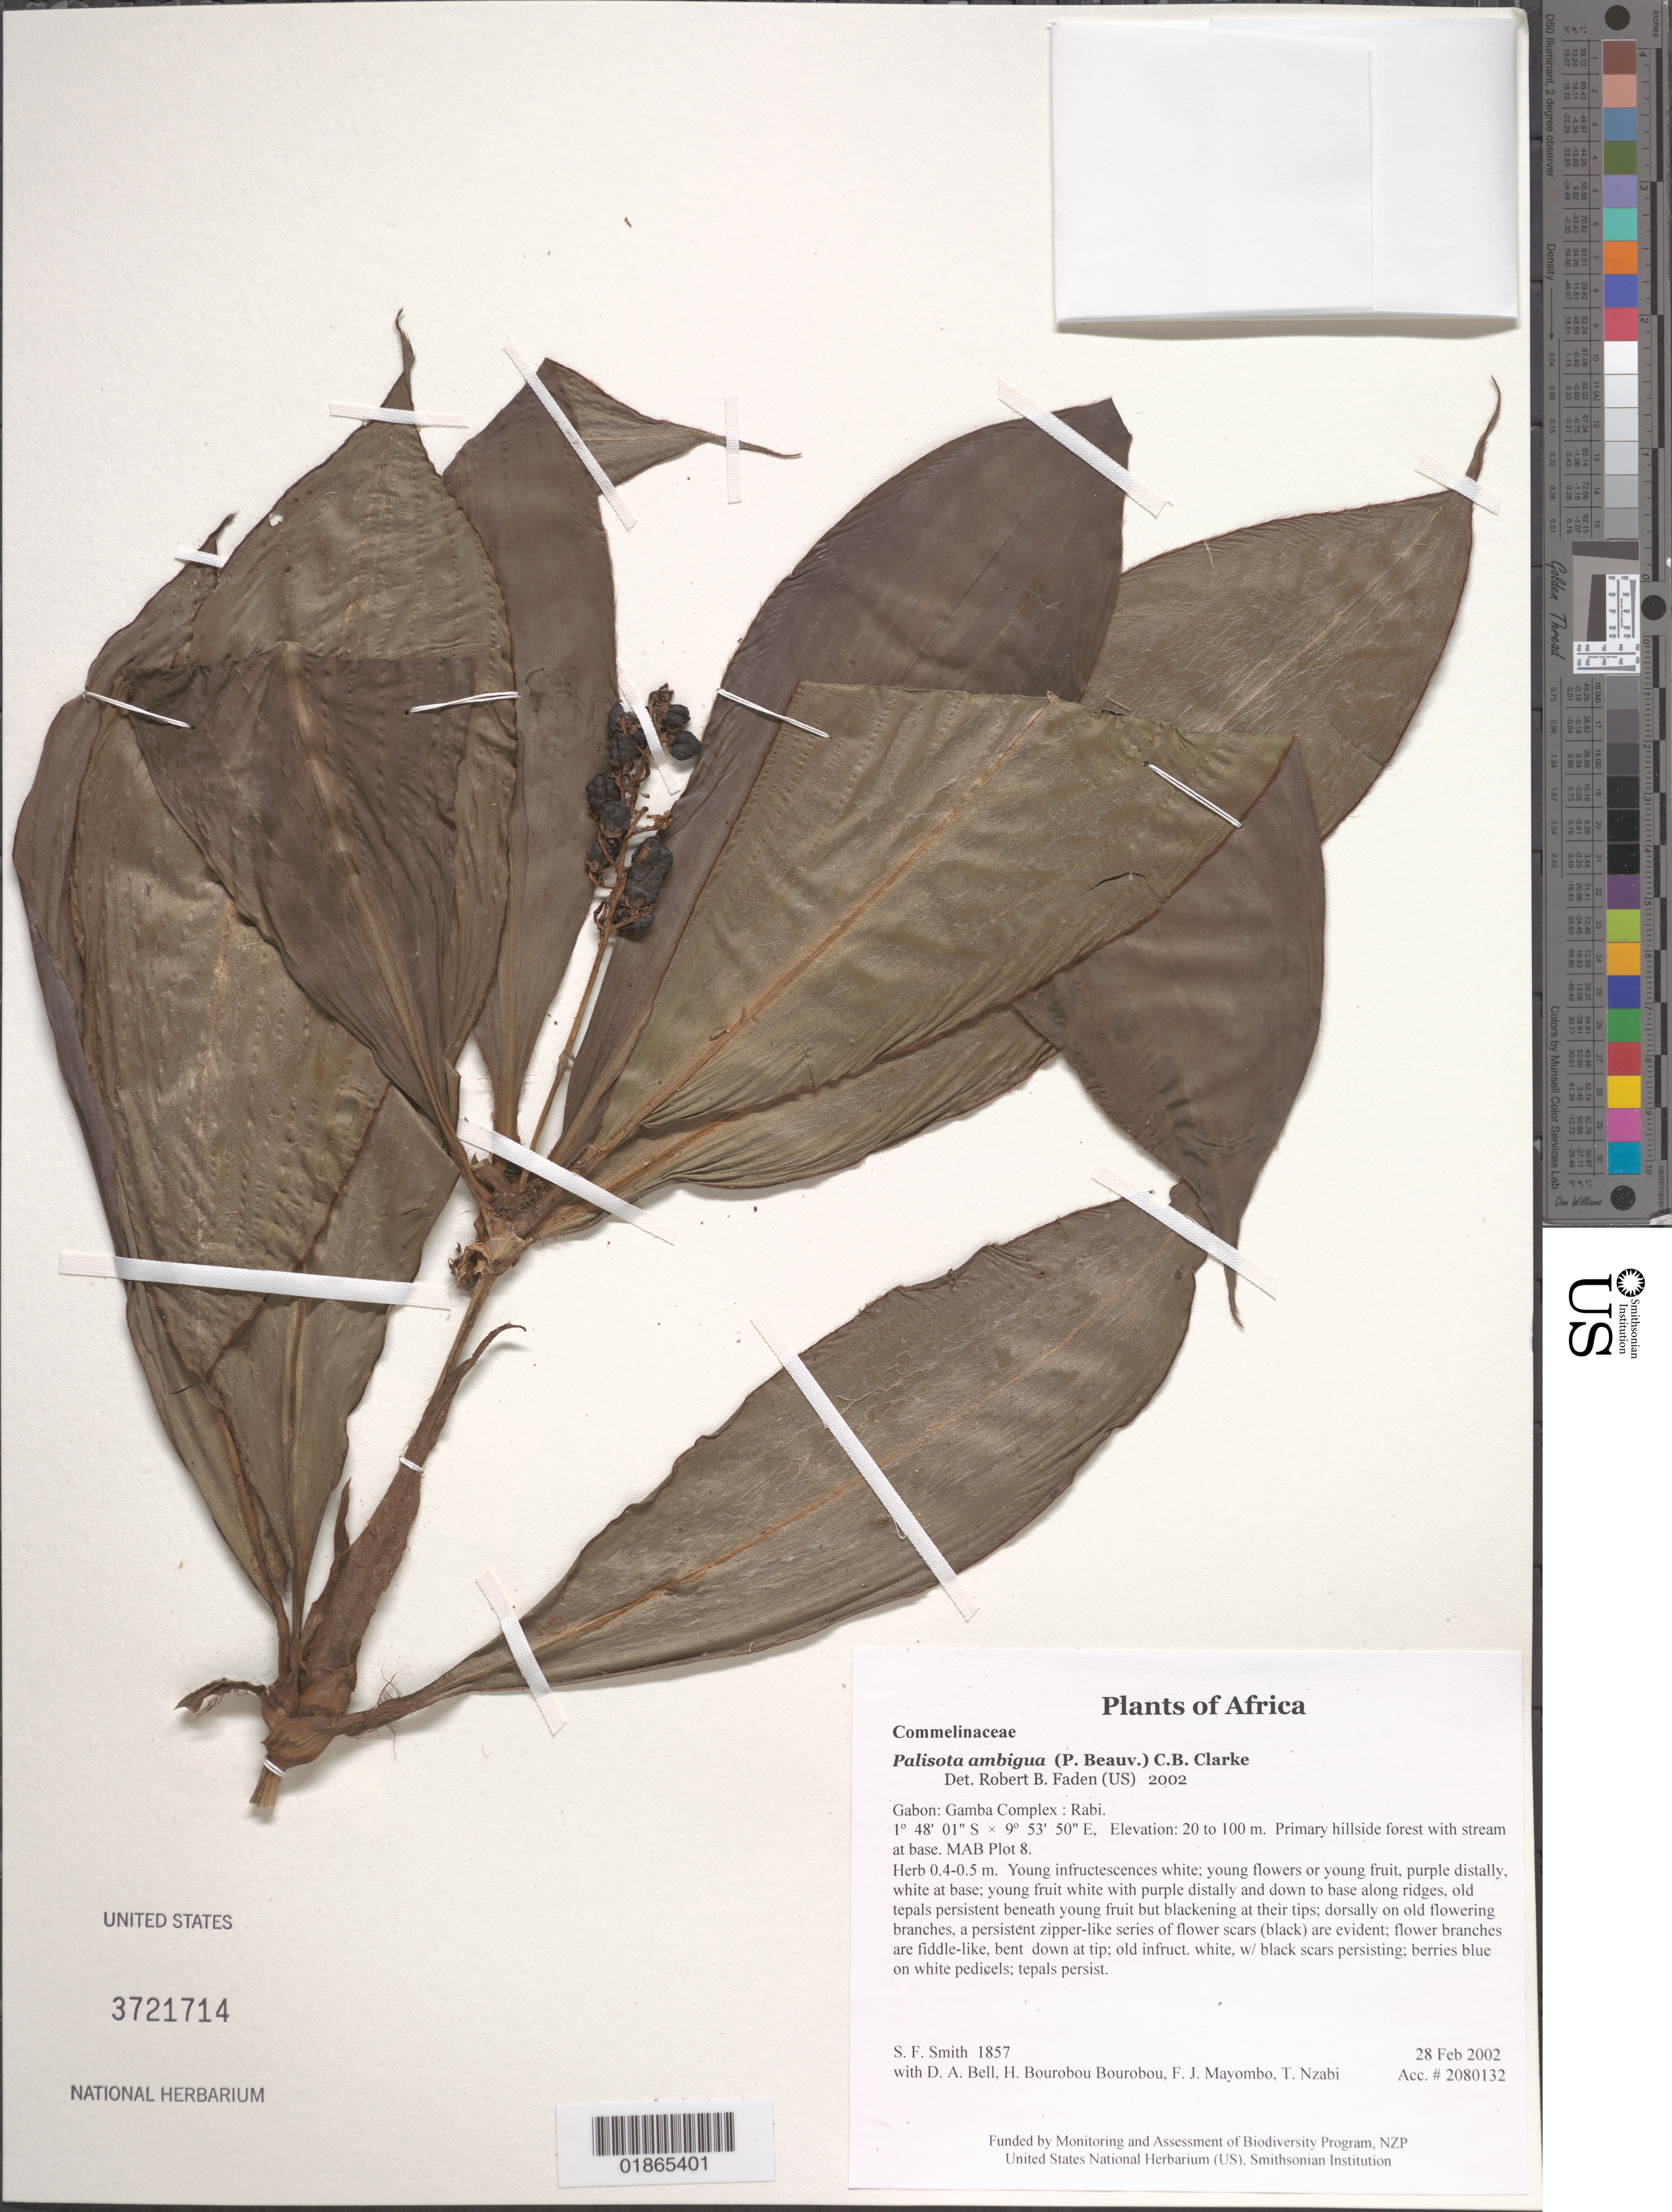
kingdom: Plantae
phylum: Tracheophyta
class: Liliopsida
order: Commelinales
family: Commelinaceae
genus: Palisota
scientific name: Palisota ambigua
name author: (P. Beauv.) C.B. Clarke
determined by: Faden, Robert B., (US), Smithsonian Institution - National Museum of Natural History (UNITED STATES)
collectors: S.F. Smith, D. A. Bell, H. Bourobou Bourobou & F. J. Mayombo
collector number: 1857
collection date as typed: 28 Feb 2002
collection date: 2002-02-28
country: Gabon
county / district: Gamba Complex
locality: Rabi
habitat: Primary hillside forest with stream at base. MAB Plot 8.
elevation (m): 20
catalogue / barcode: US 3721714